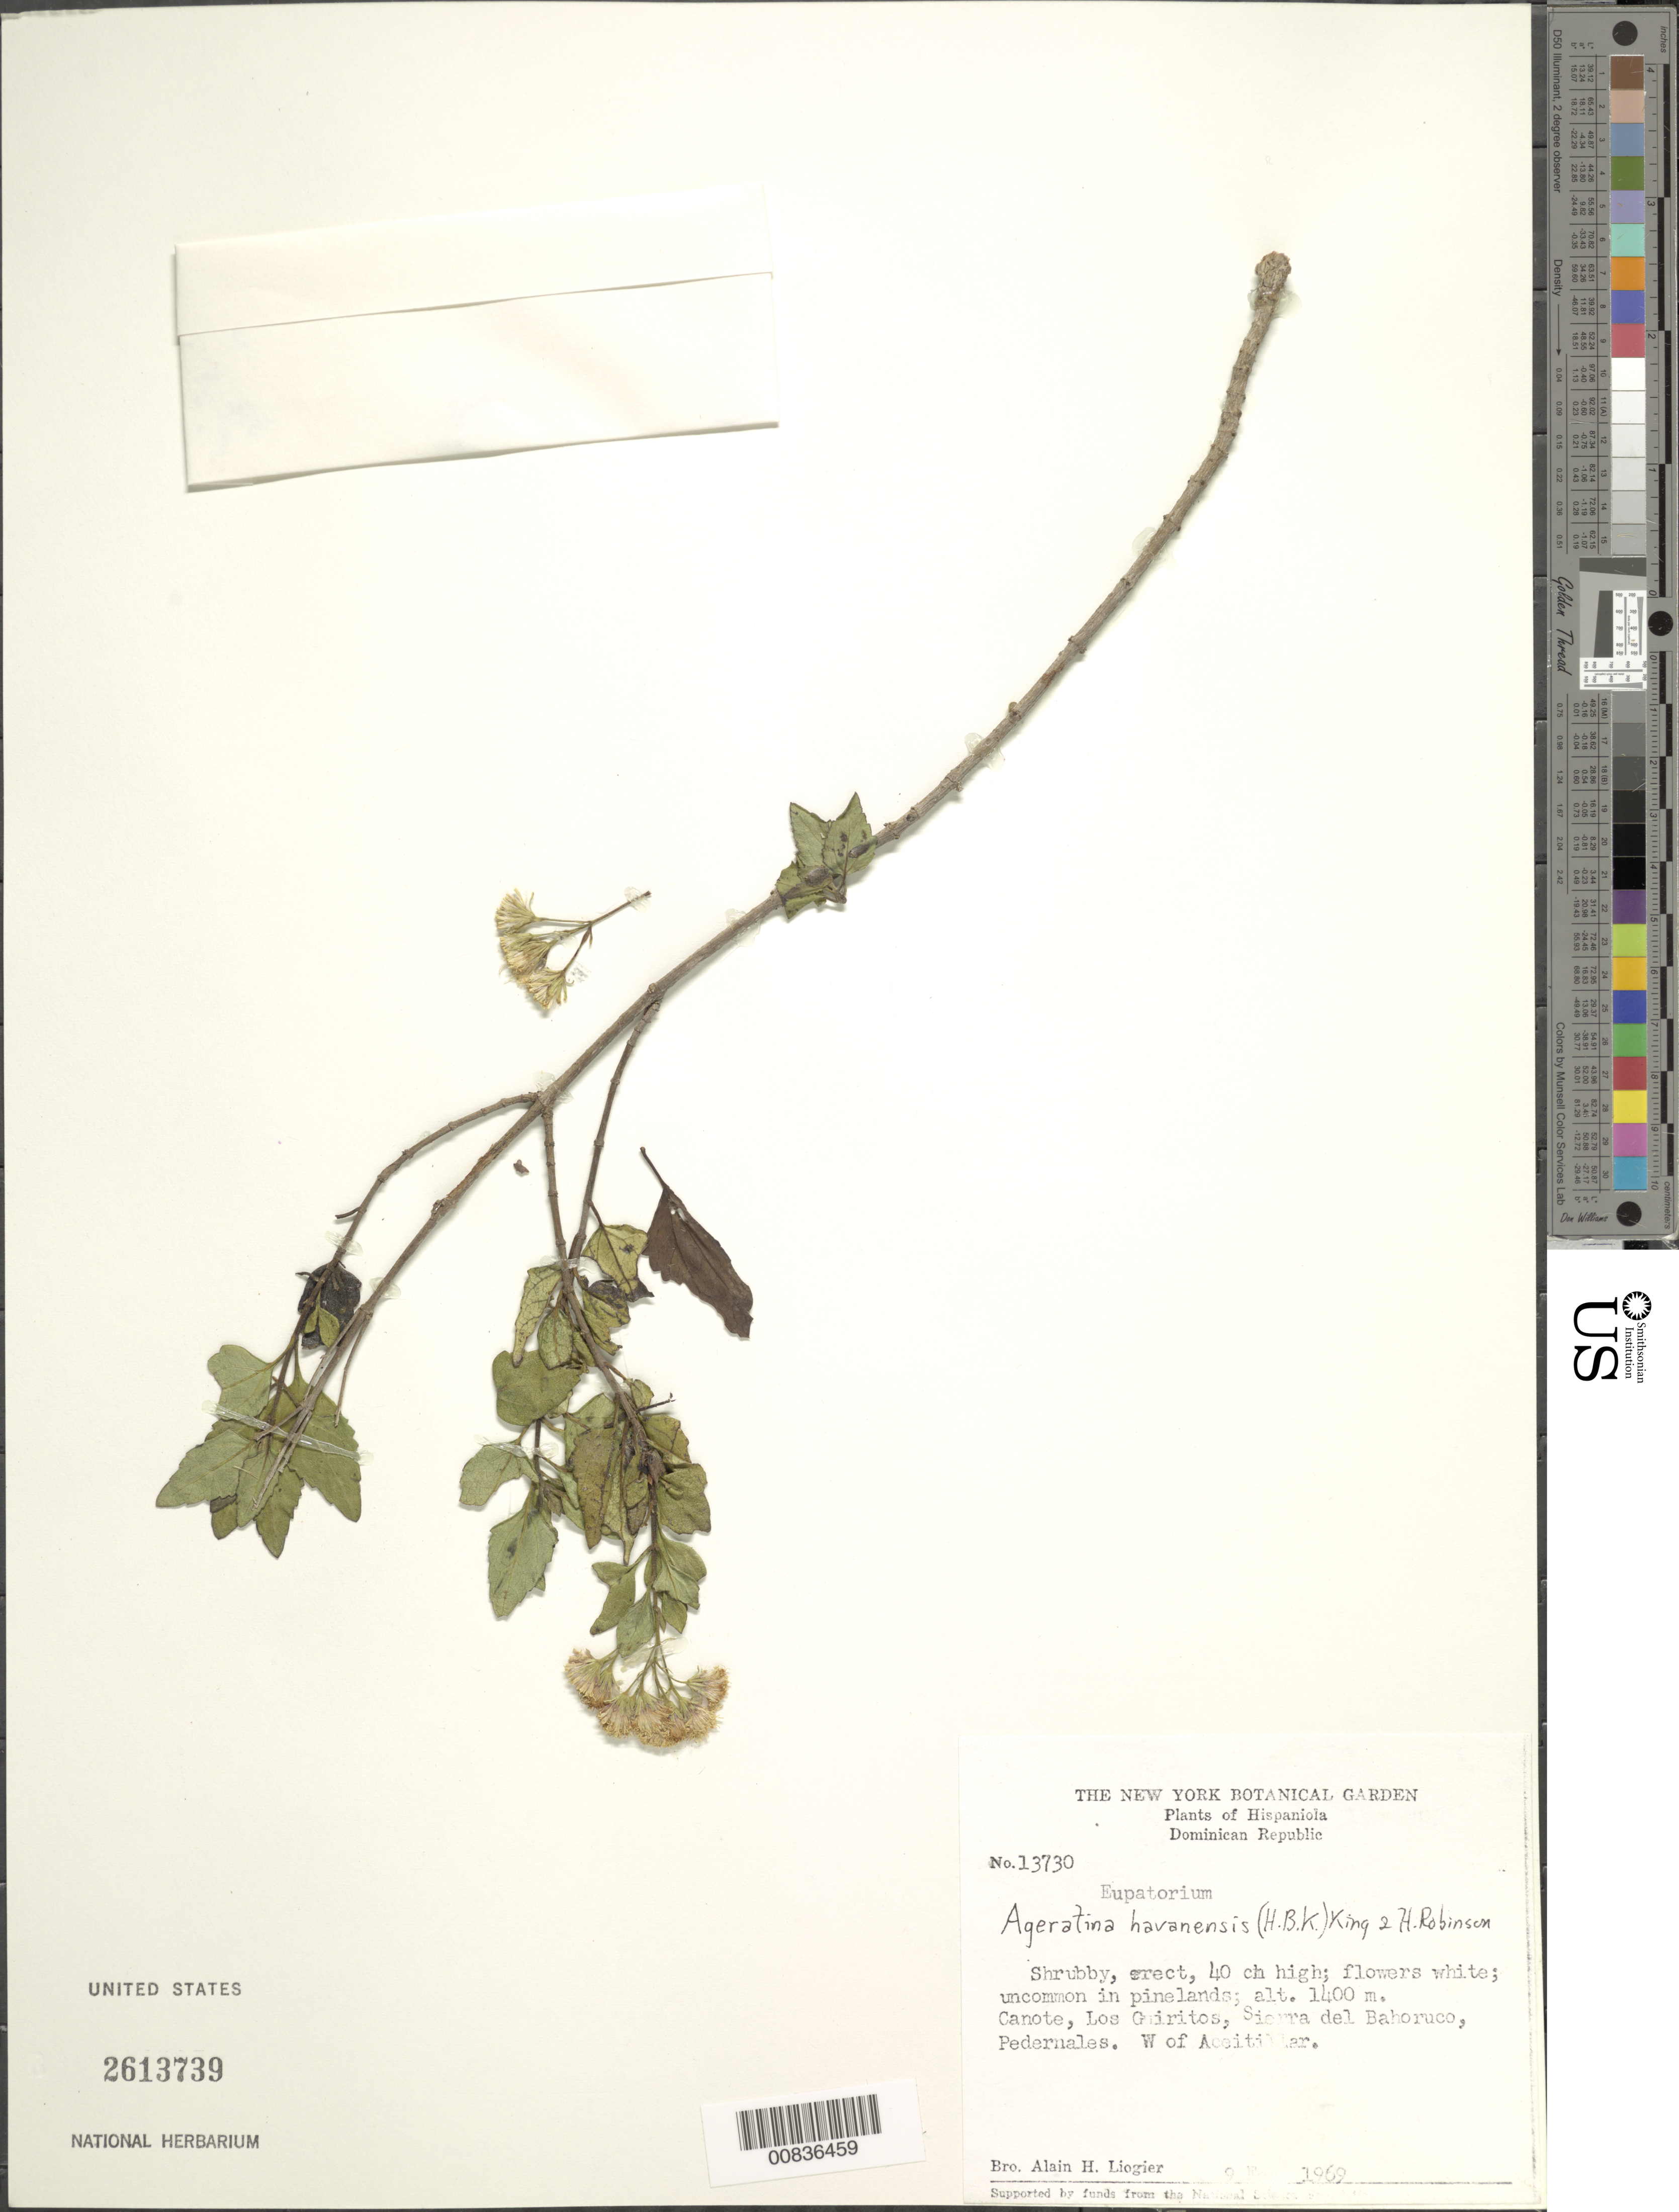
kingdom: Plantae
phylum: Tracheophyta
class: Magnoliopsida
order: Asterales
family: Asteraceae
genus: Ageratina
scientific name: Ageratina havanensis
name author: (Kunth) R.M. King & H. Rob.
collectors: A. H. Liogier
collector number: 13730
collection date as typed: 09 Feb 1969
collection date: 1969-02-09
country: Dominican Republic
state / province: Pedernales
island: Hispaniola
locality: Canote, Los Guiritos, Sierra del Bahoruco, W of Aceitillar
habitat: In pinelands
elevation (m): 1400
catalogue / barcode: US 2613739